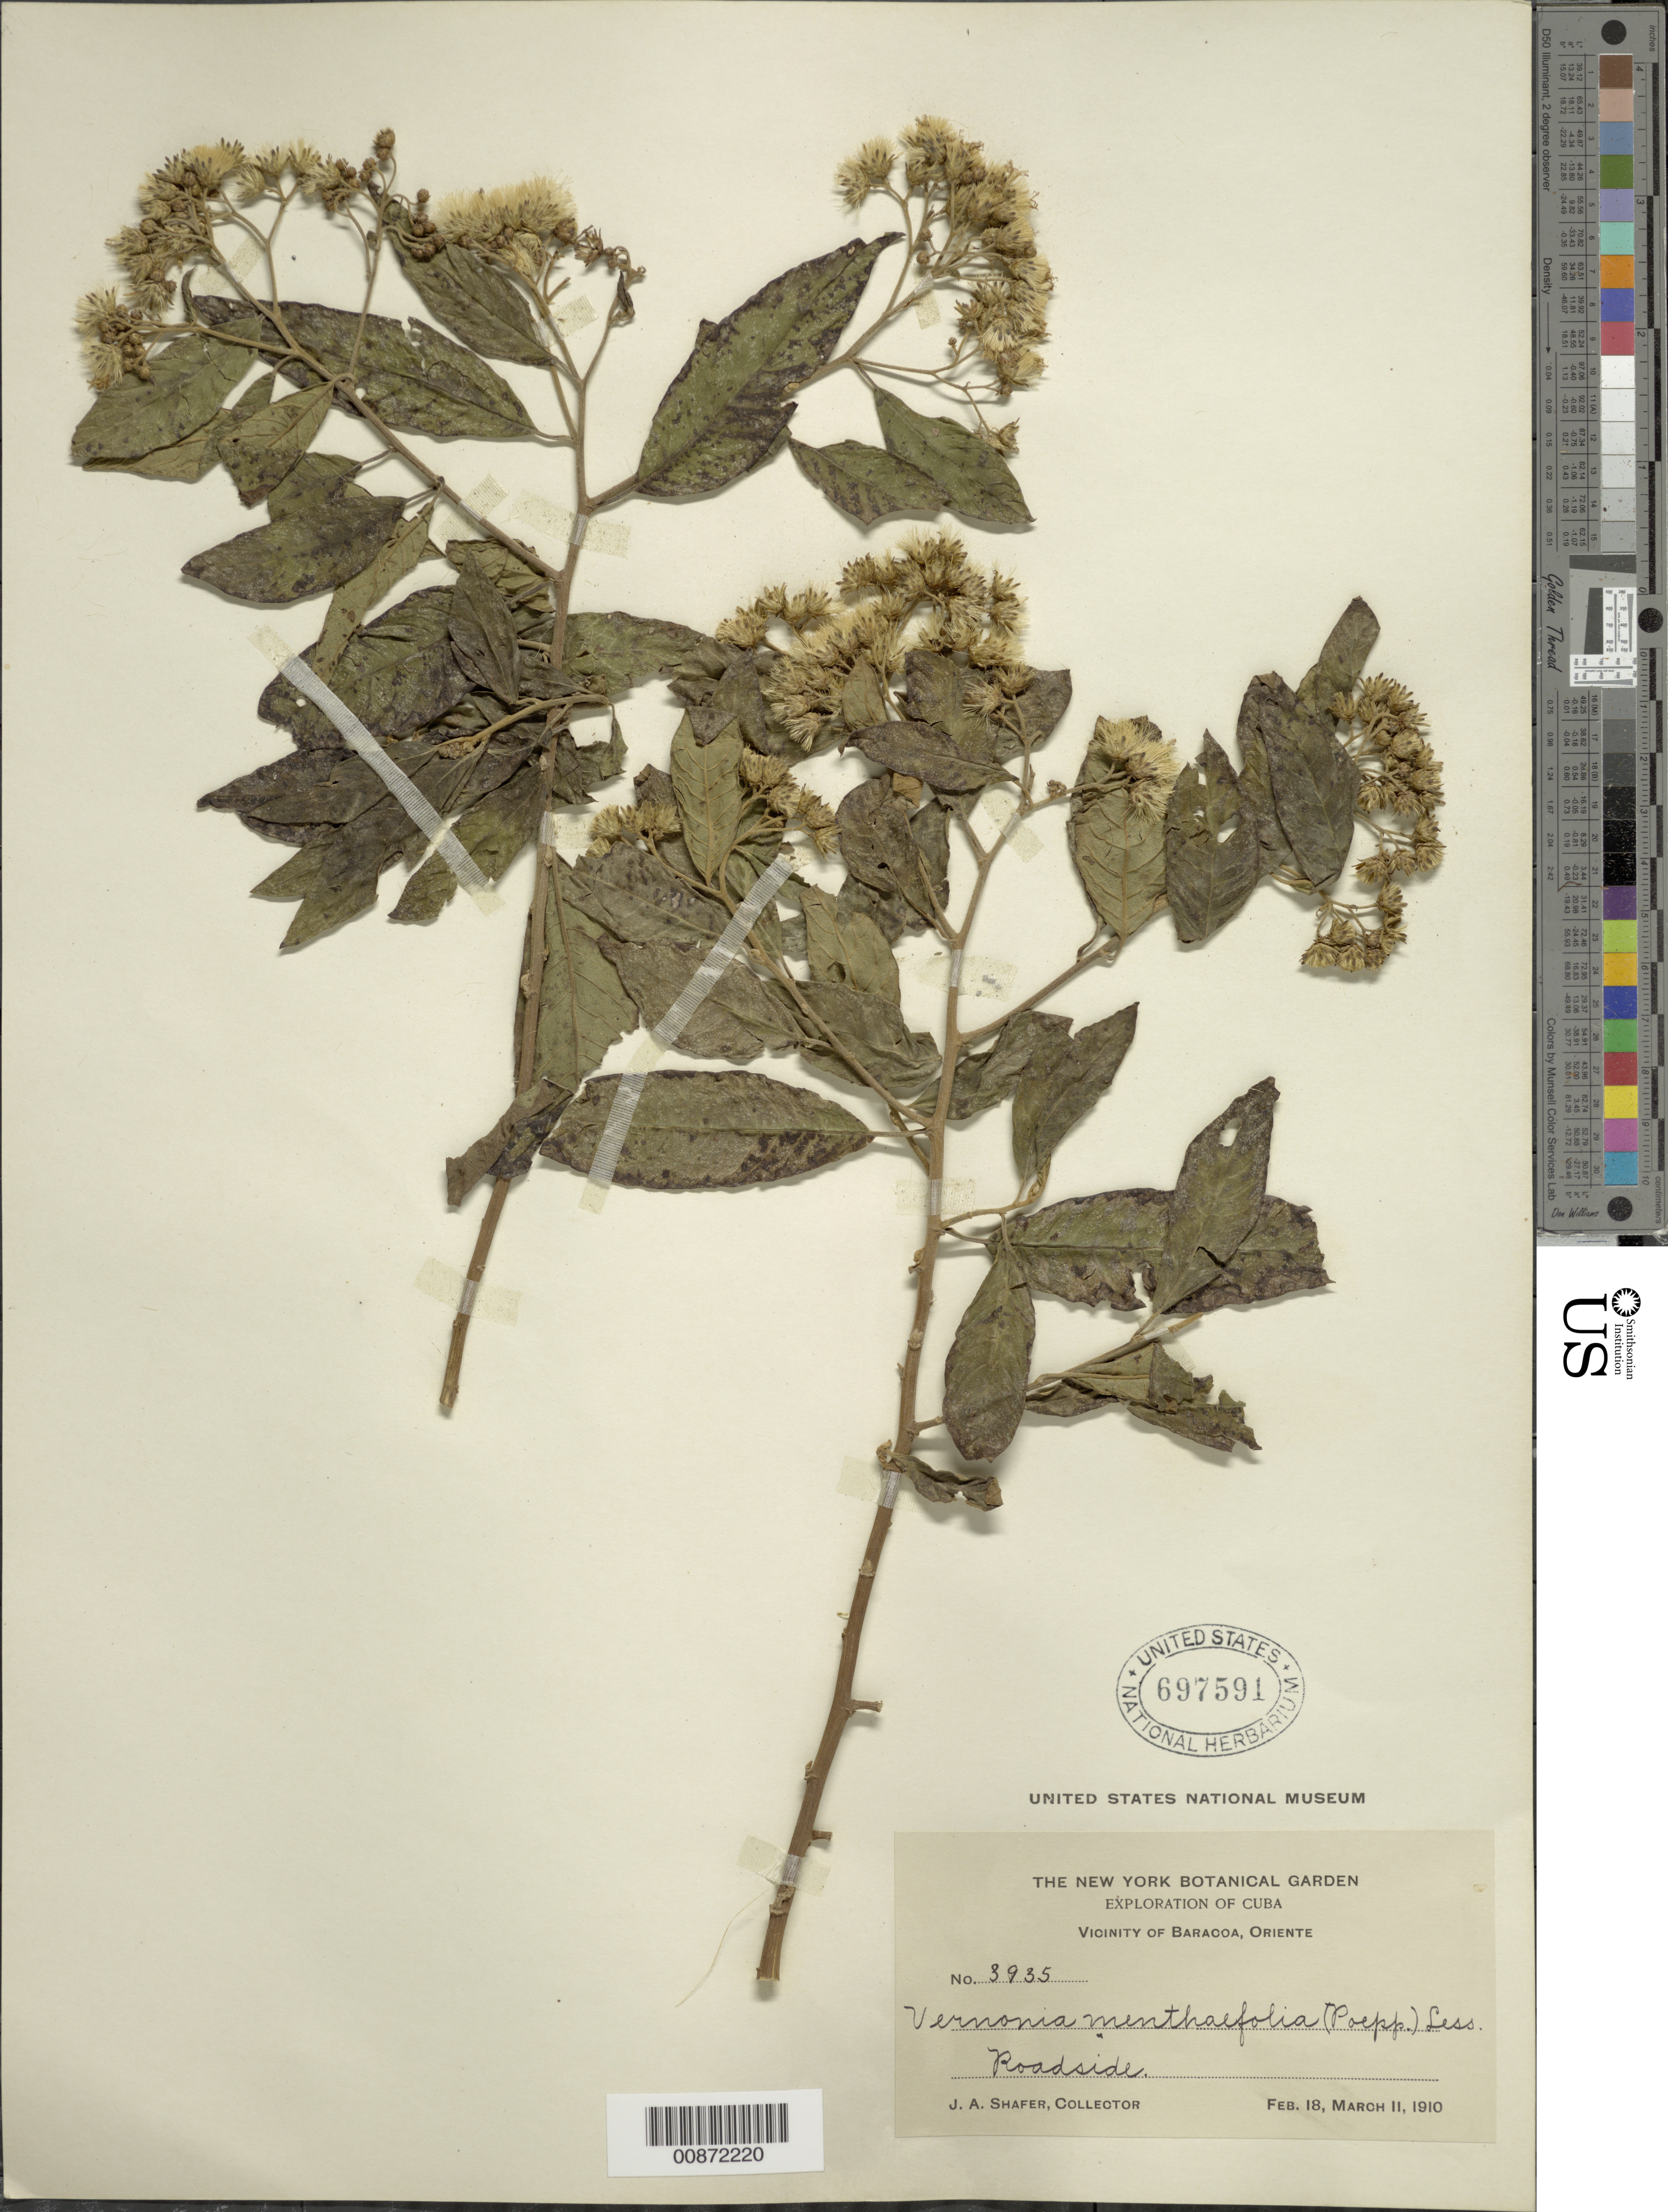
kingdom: Plantae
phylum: Tracheophyta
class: Magnoliopsida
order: Asterales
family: Asteraceae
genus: Vernonanthura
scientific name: Vernonanthura menthifolia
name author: (Poepp. ex Spreng.) H. Rob.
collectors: J. A. Shafer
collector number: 3935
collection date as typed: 19 Feb 1910 and 11 Mar 1910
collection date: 1910-02-19,1910-03-11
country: Cuba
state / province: Oriente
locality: Vicinity of Baracoa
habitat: Roadside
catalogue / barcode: US 697591